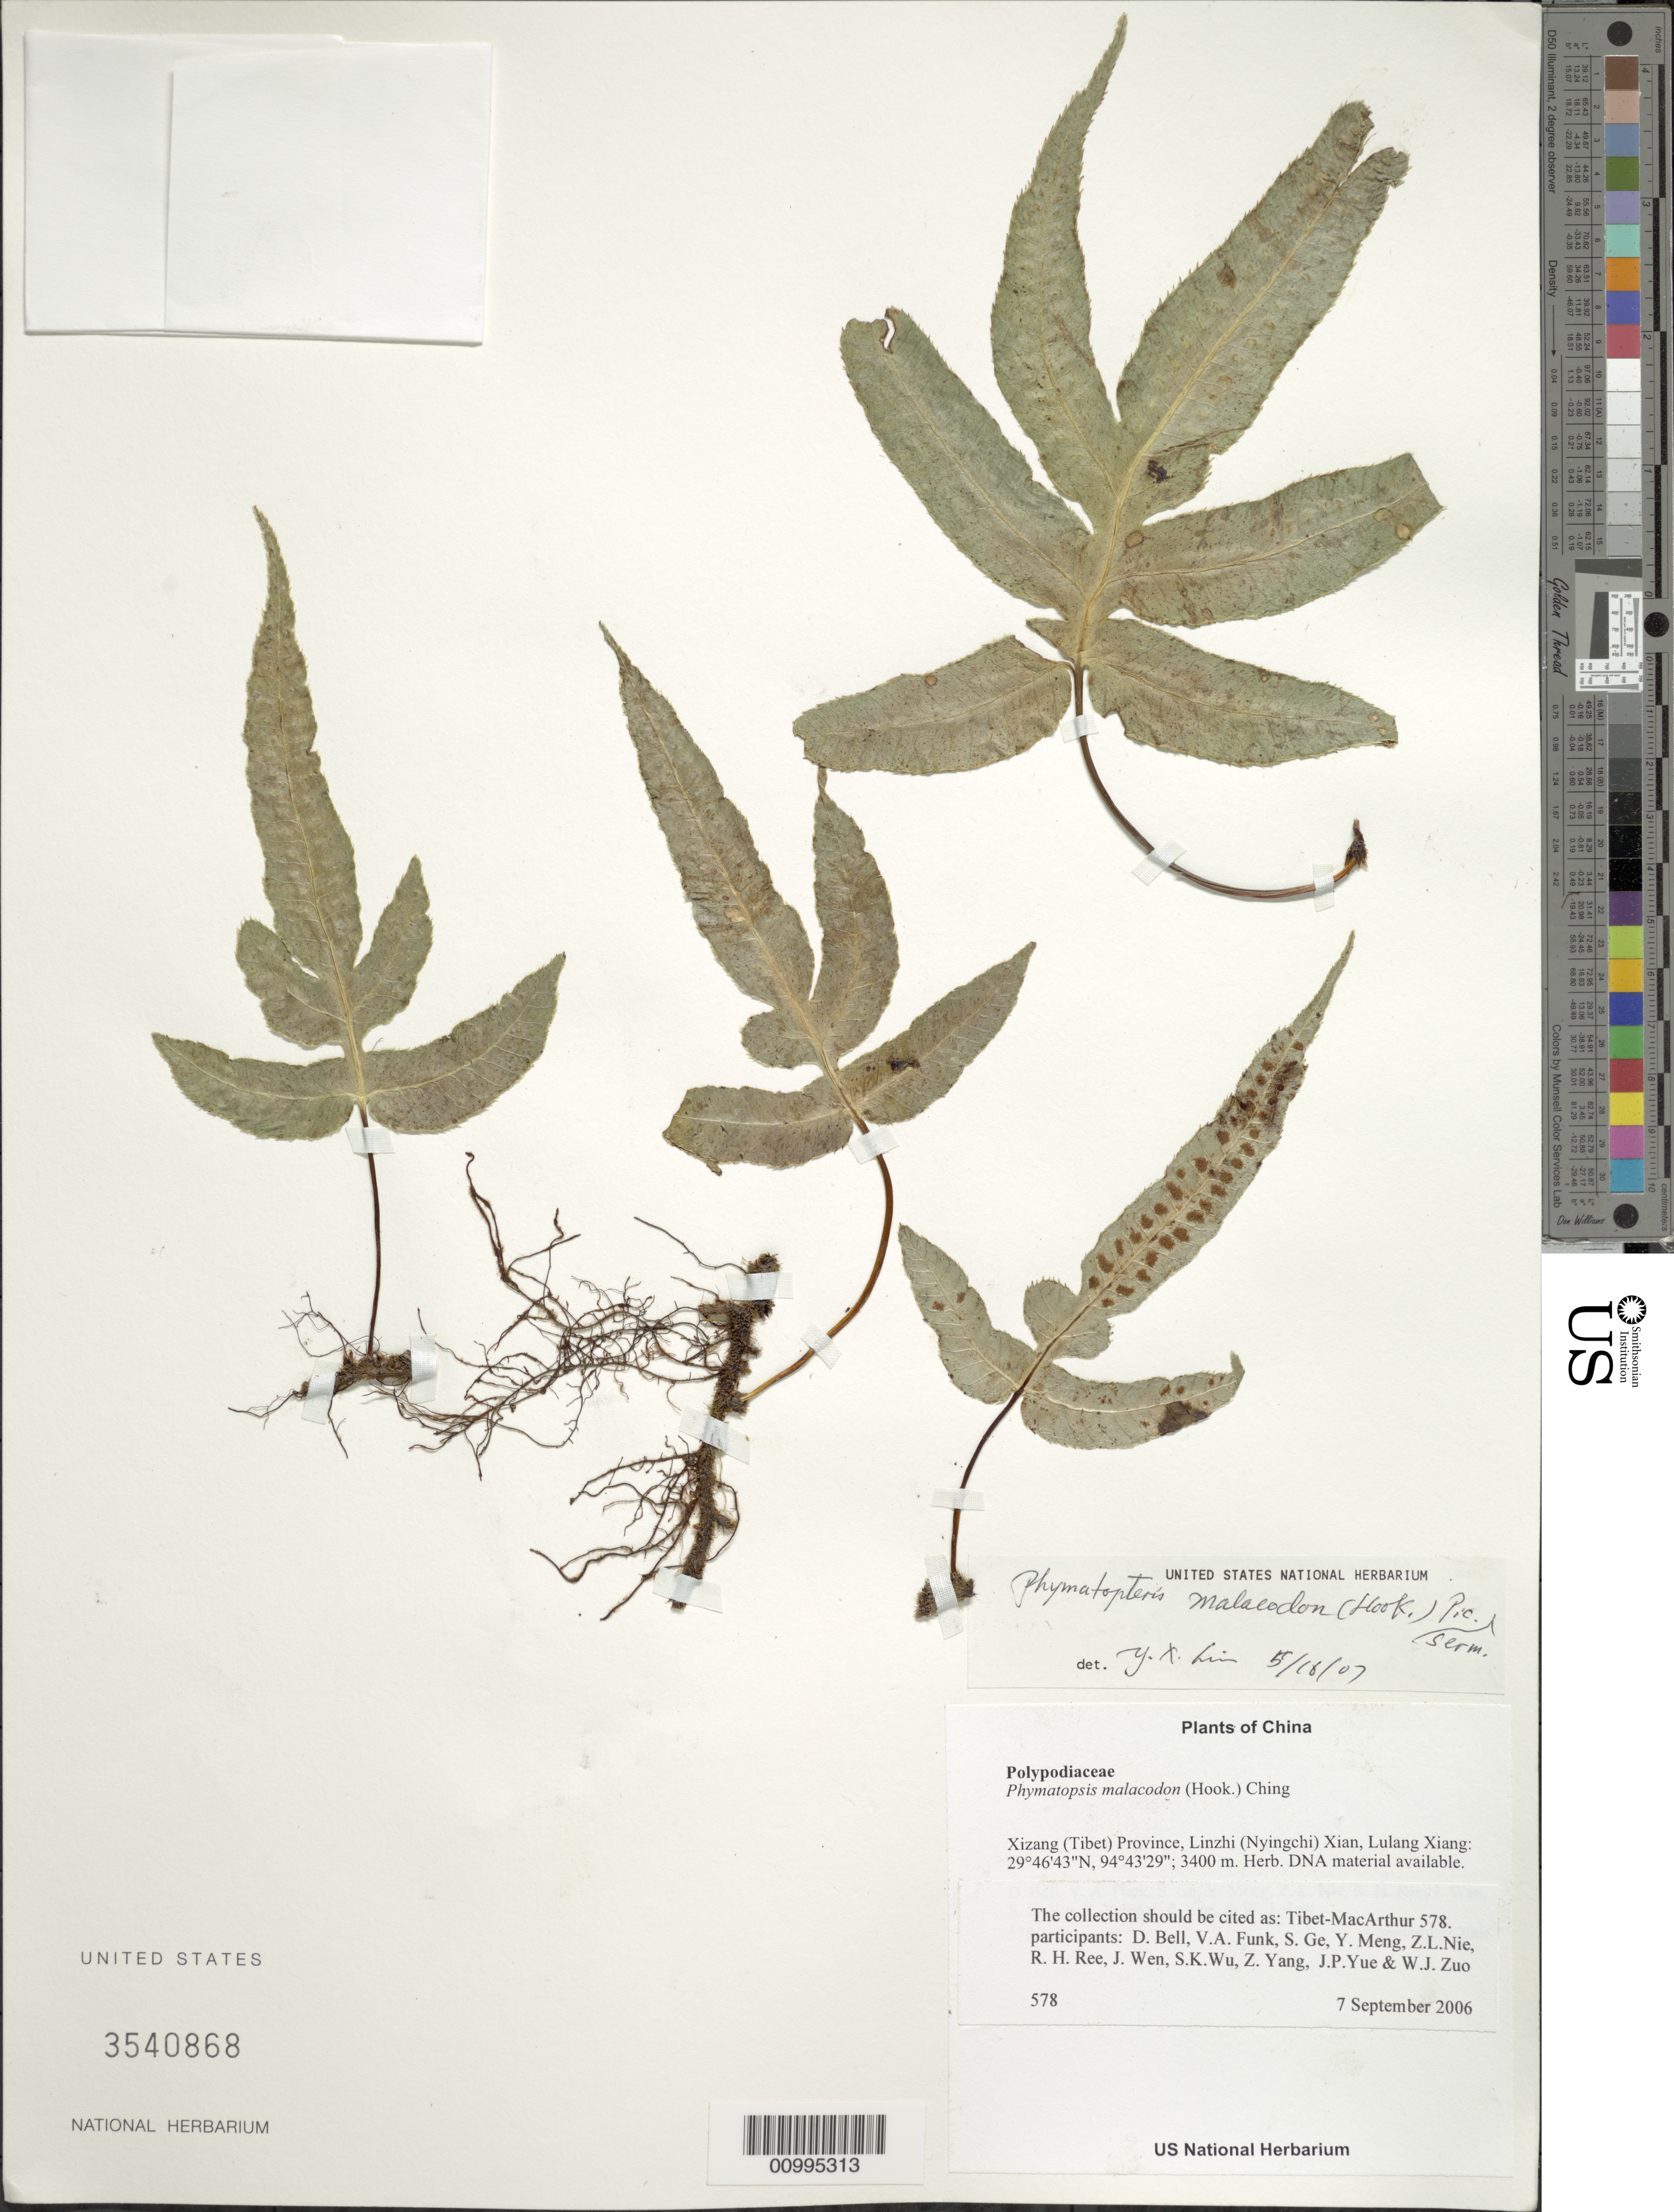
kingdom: Plantae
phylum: Tracheophyta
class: Polypodiopsida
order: Polypodiales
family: Polypodiaceae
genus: Selliguea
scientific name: Selliguea malacodon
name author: (Hook.) S. L. Yu et al.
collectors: Tibet-MacArthur, D. A. Bell, V. Funk, S. Ge, Y. Meng, Z. Nie, R. Ree, J. Wen, S. K. Wu, Z. Yang, J. Yue & W. Zuo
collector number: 578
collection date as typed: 07 Sep 2006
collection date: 2006-09-07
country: China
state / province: Xizang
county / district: Linzhi (Nyingchi) Xian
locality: Lulang Xiang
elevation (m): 3400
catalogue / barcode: US 3540868